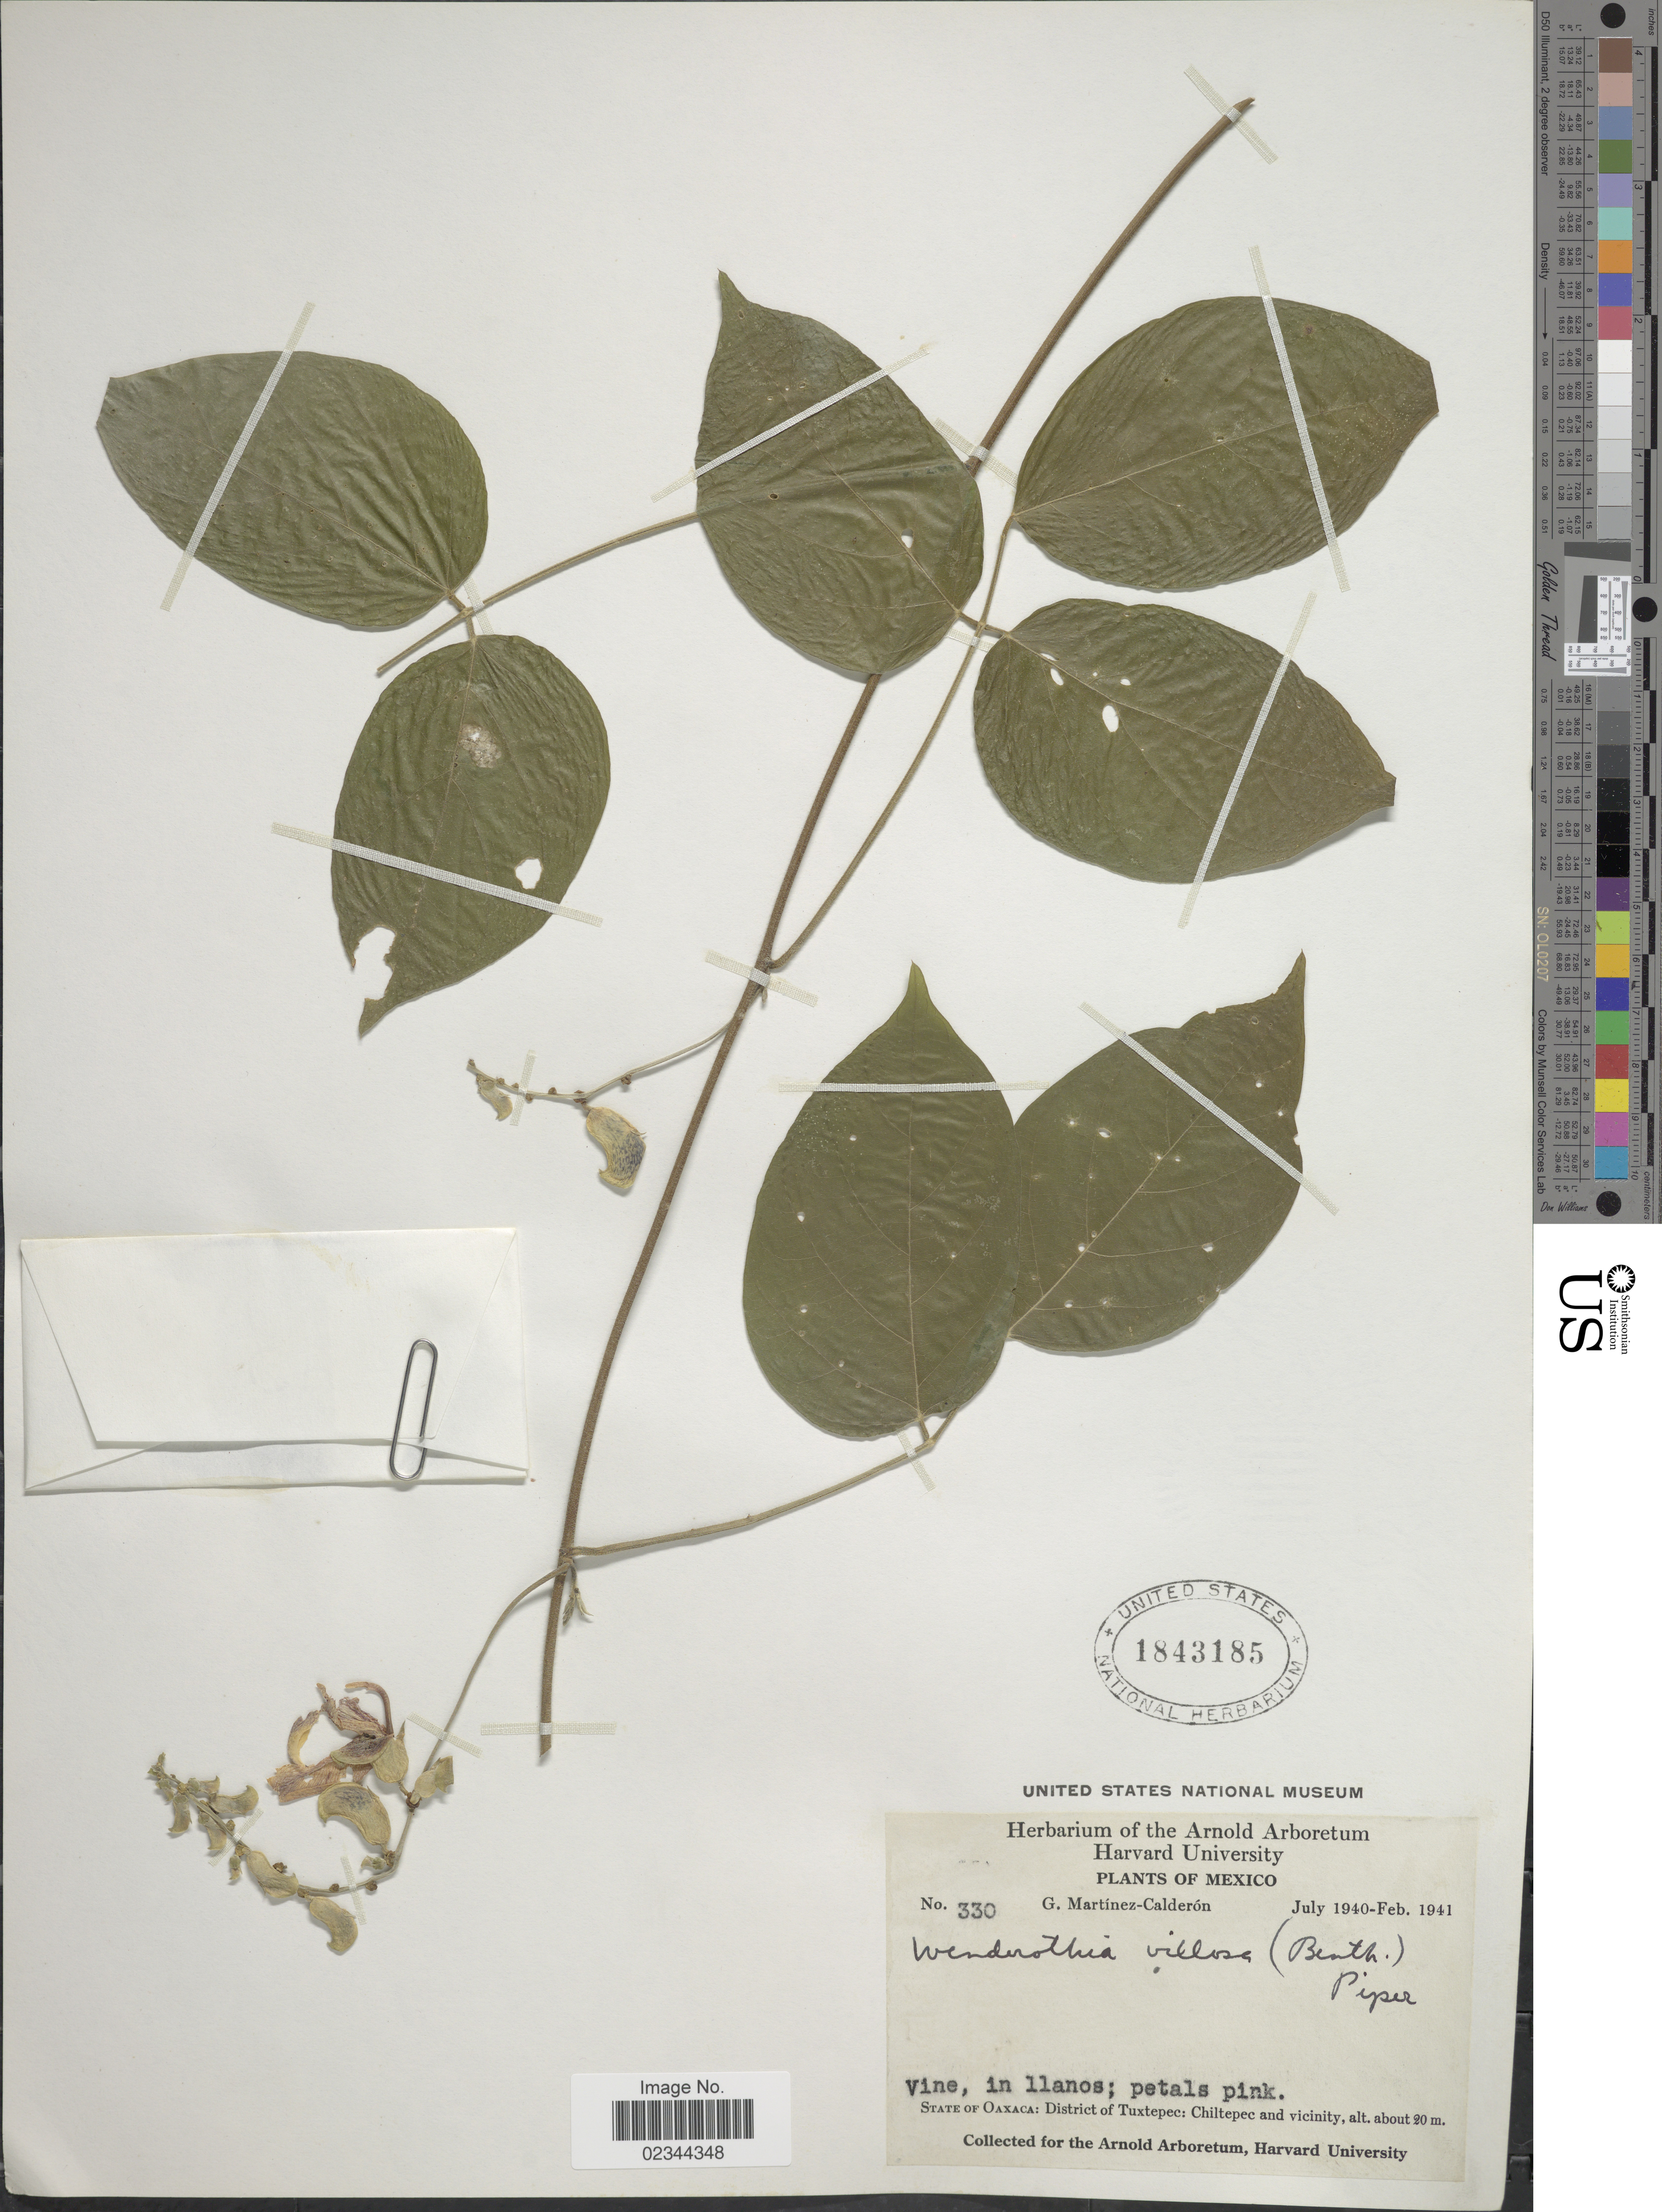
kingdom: Plantae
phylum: Tracheophyta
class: Magnoliopsida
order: Fabales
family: Fabaceae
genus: Canavalia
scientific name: Canavalia villosa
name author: Benth.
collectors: G. Martínez Calderón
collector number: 330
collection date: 1940-07/1941-02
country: Mexico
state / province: Oaxaca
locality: In llanos, District of Tuxtepec: Chiltepec and vicinity.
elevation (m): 20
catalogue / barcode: US 1843185